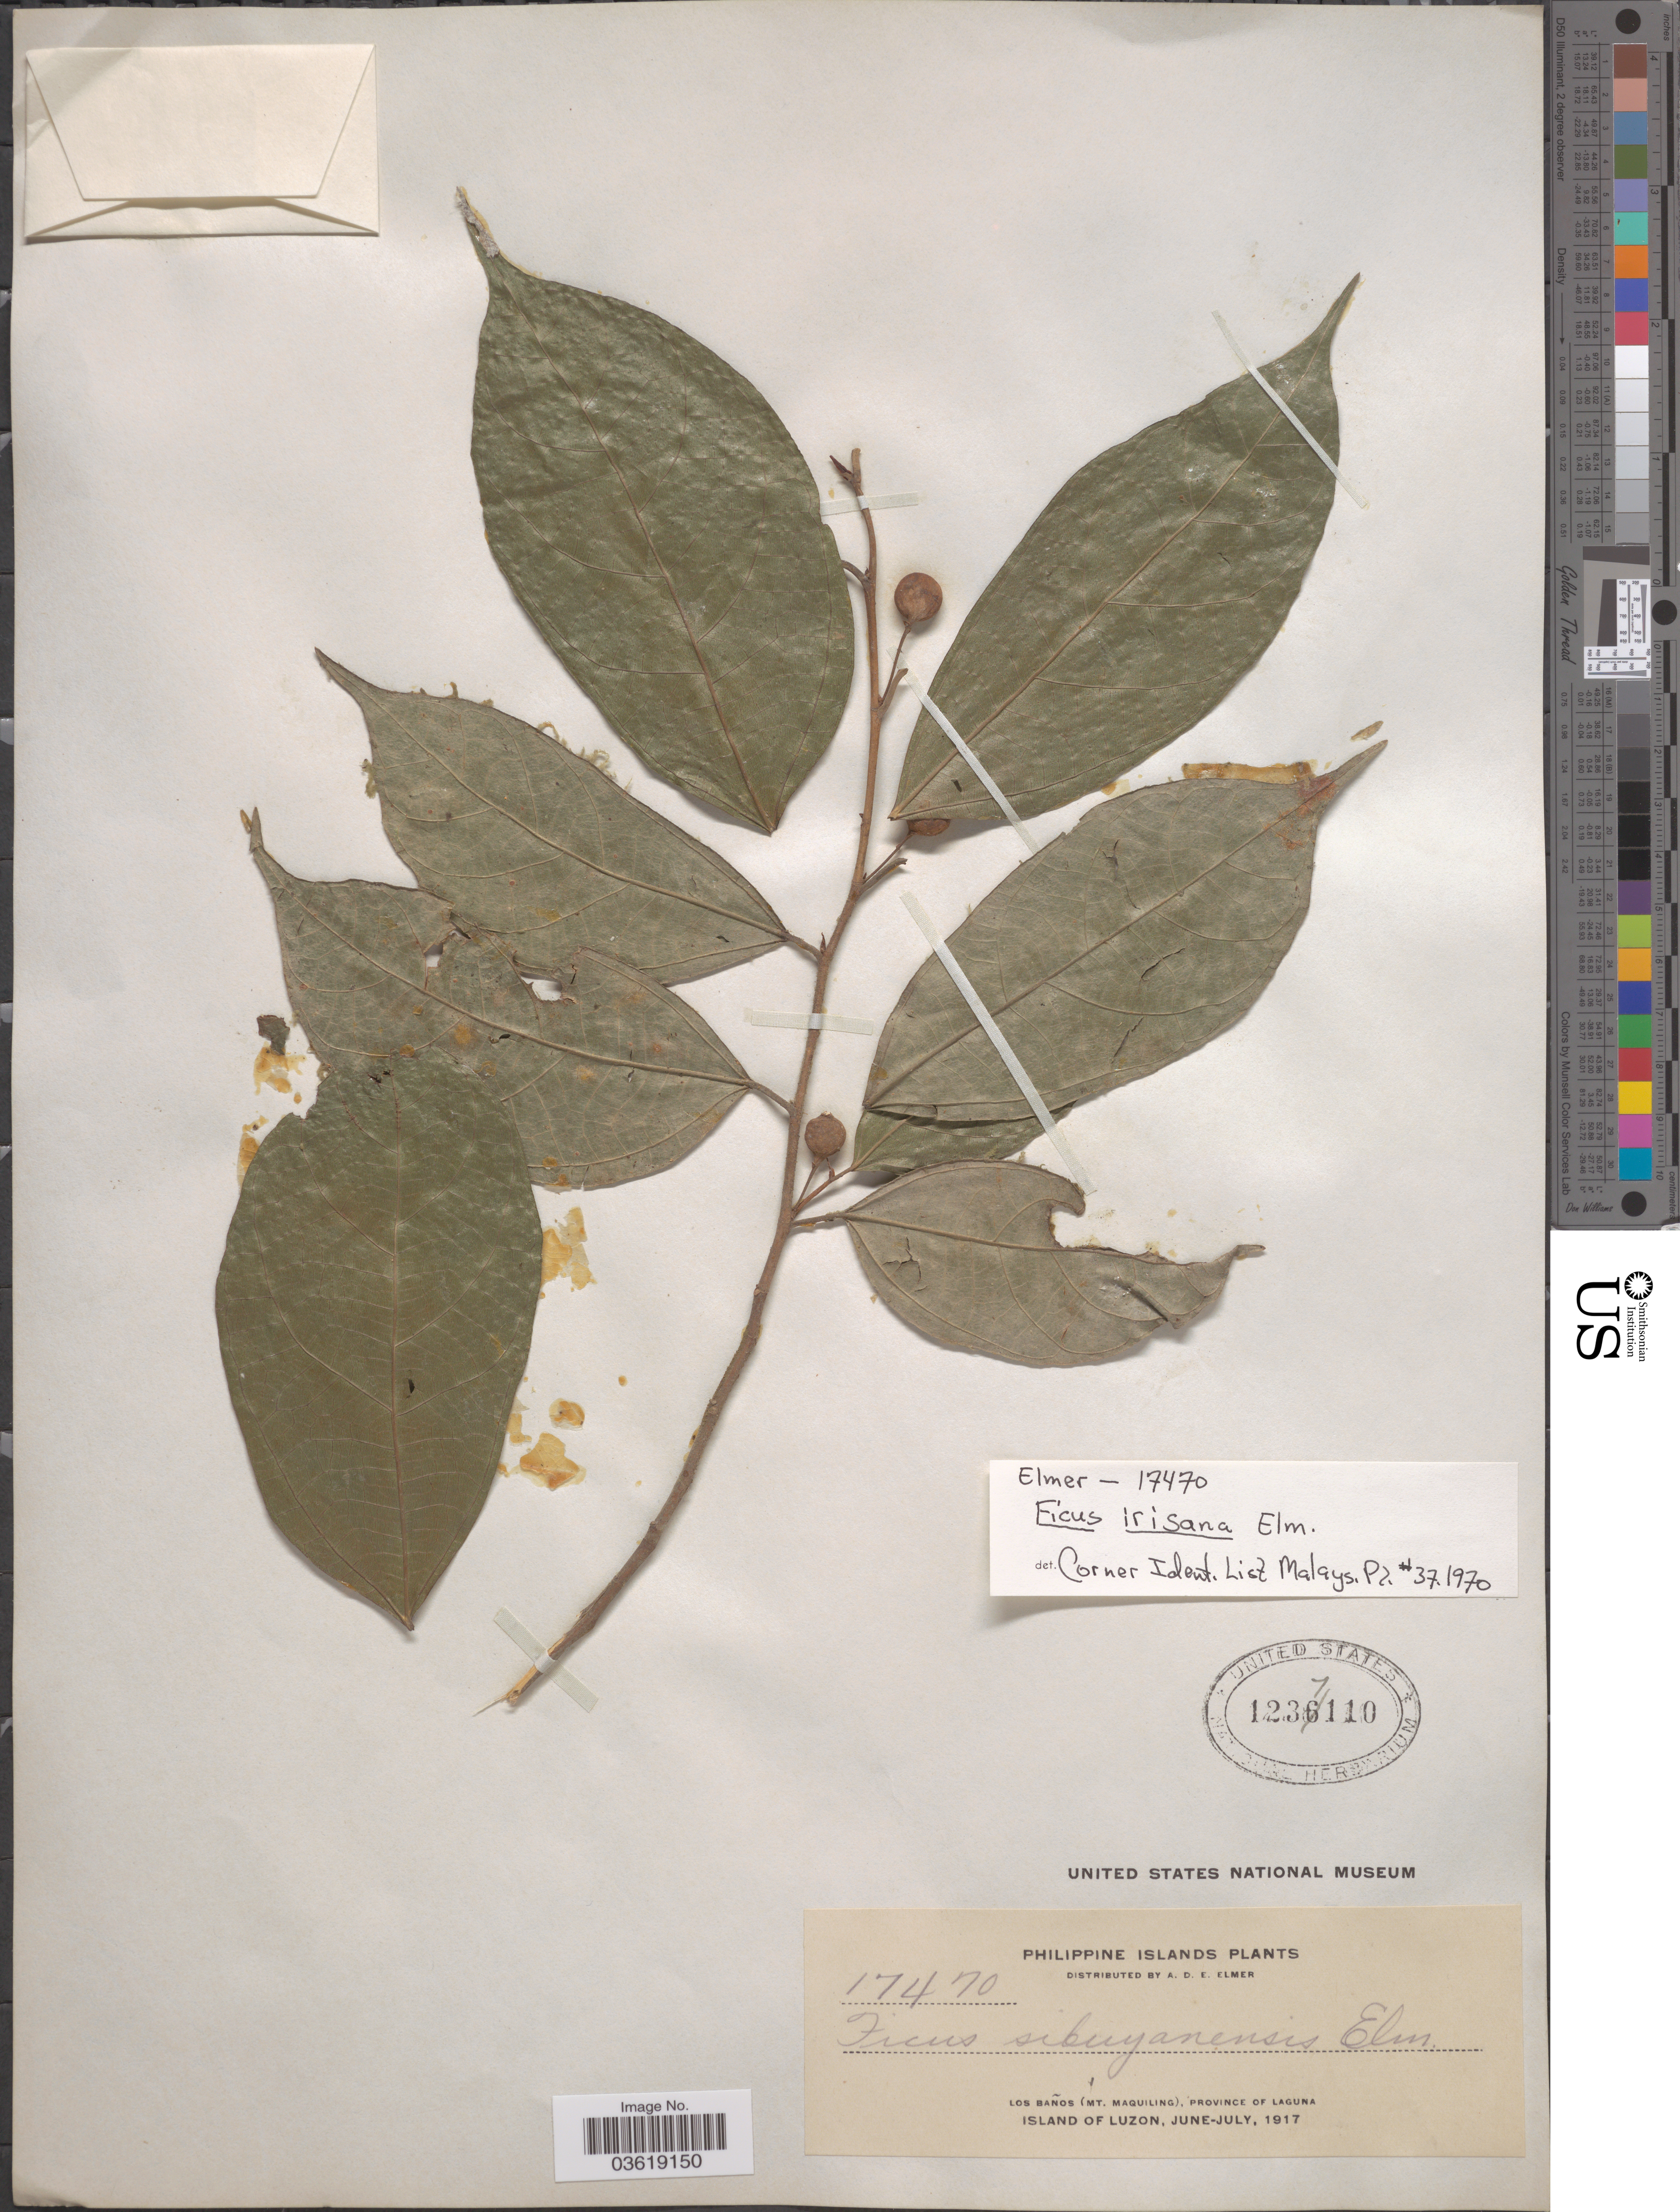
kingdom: Plantae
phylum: Tracheophyta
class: Magnoliopsida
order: Rosales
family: Moraceae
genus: Ficus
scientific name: Ficus irisana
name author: Elmer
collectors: A. D. E. Elmer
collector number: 17470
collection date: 1917-06/1917-07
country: Philippines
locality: Philippine Islands. Los Baños (Mt. Maquiling), Province of Laguna. Island of Luzon.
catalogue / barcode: US 1237110